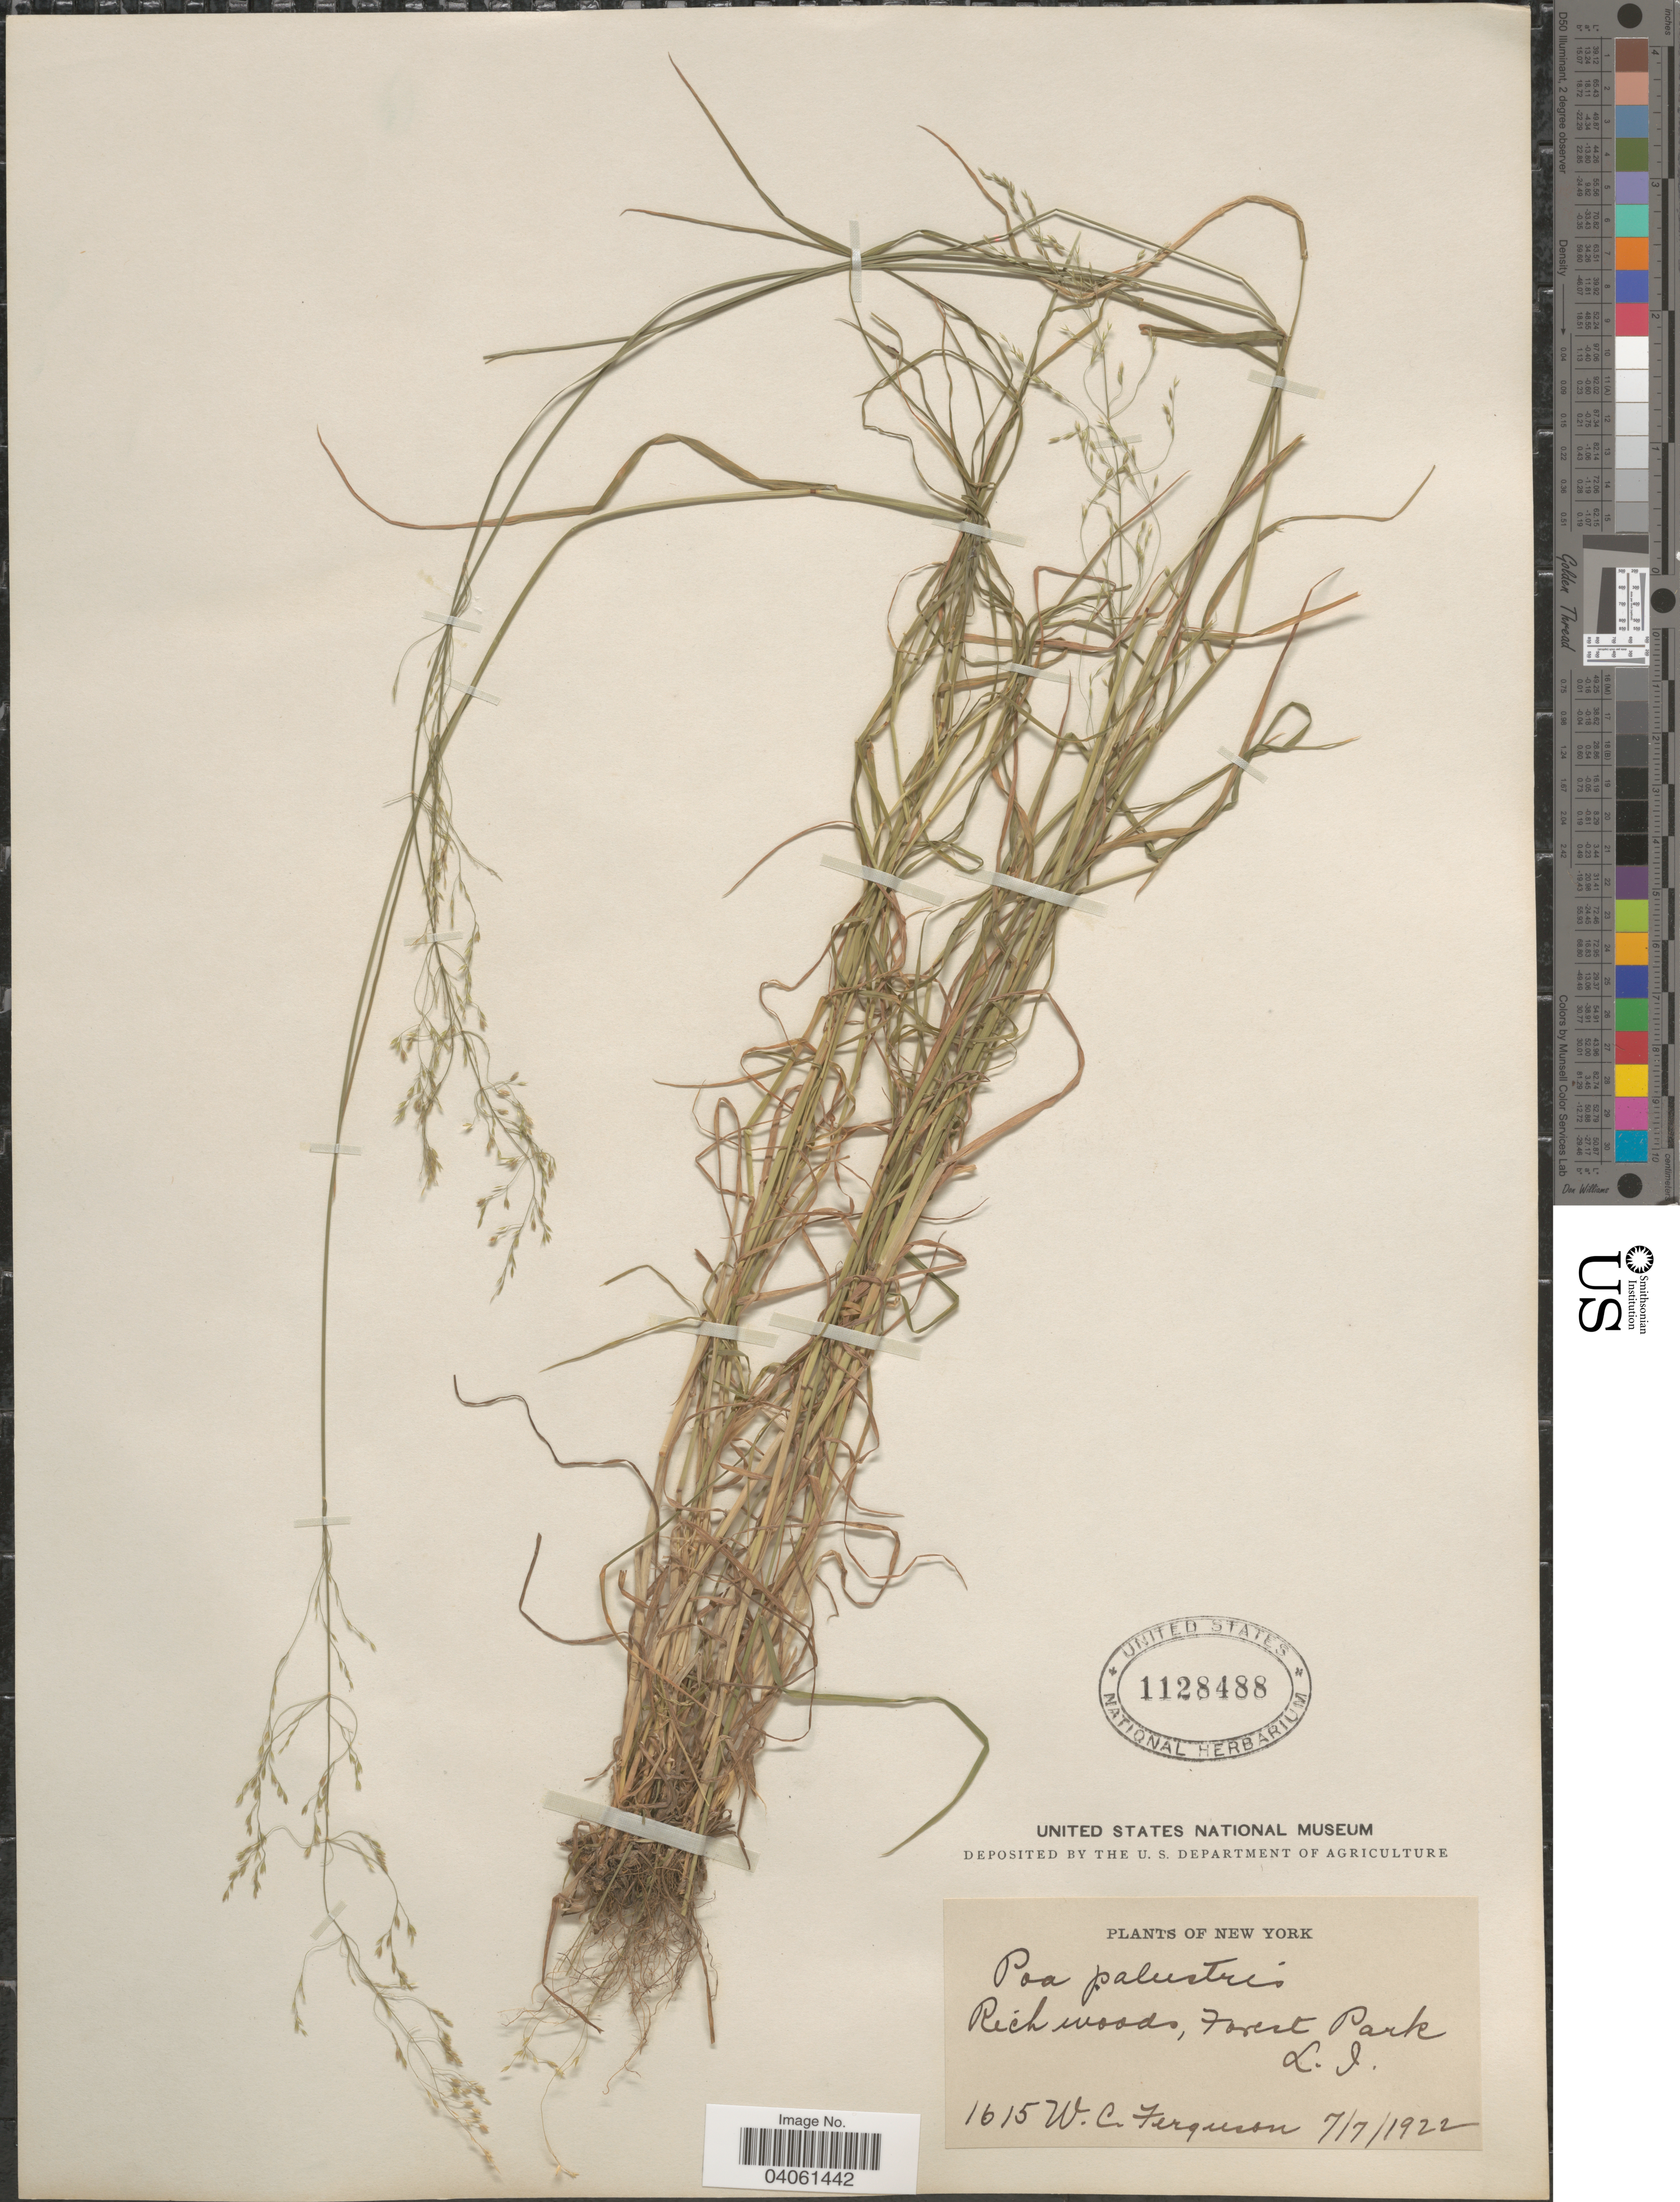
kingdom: Plantae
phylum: Tracheophyta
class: Liliopsida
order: Poales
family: Poaceae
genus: Poa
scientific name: Poa palustris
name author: L.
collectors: W. Ferguson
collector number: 1615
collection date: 1922-07-07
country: United States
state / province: New York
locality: Forest Park, L. I.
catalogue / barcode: US 1128488